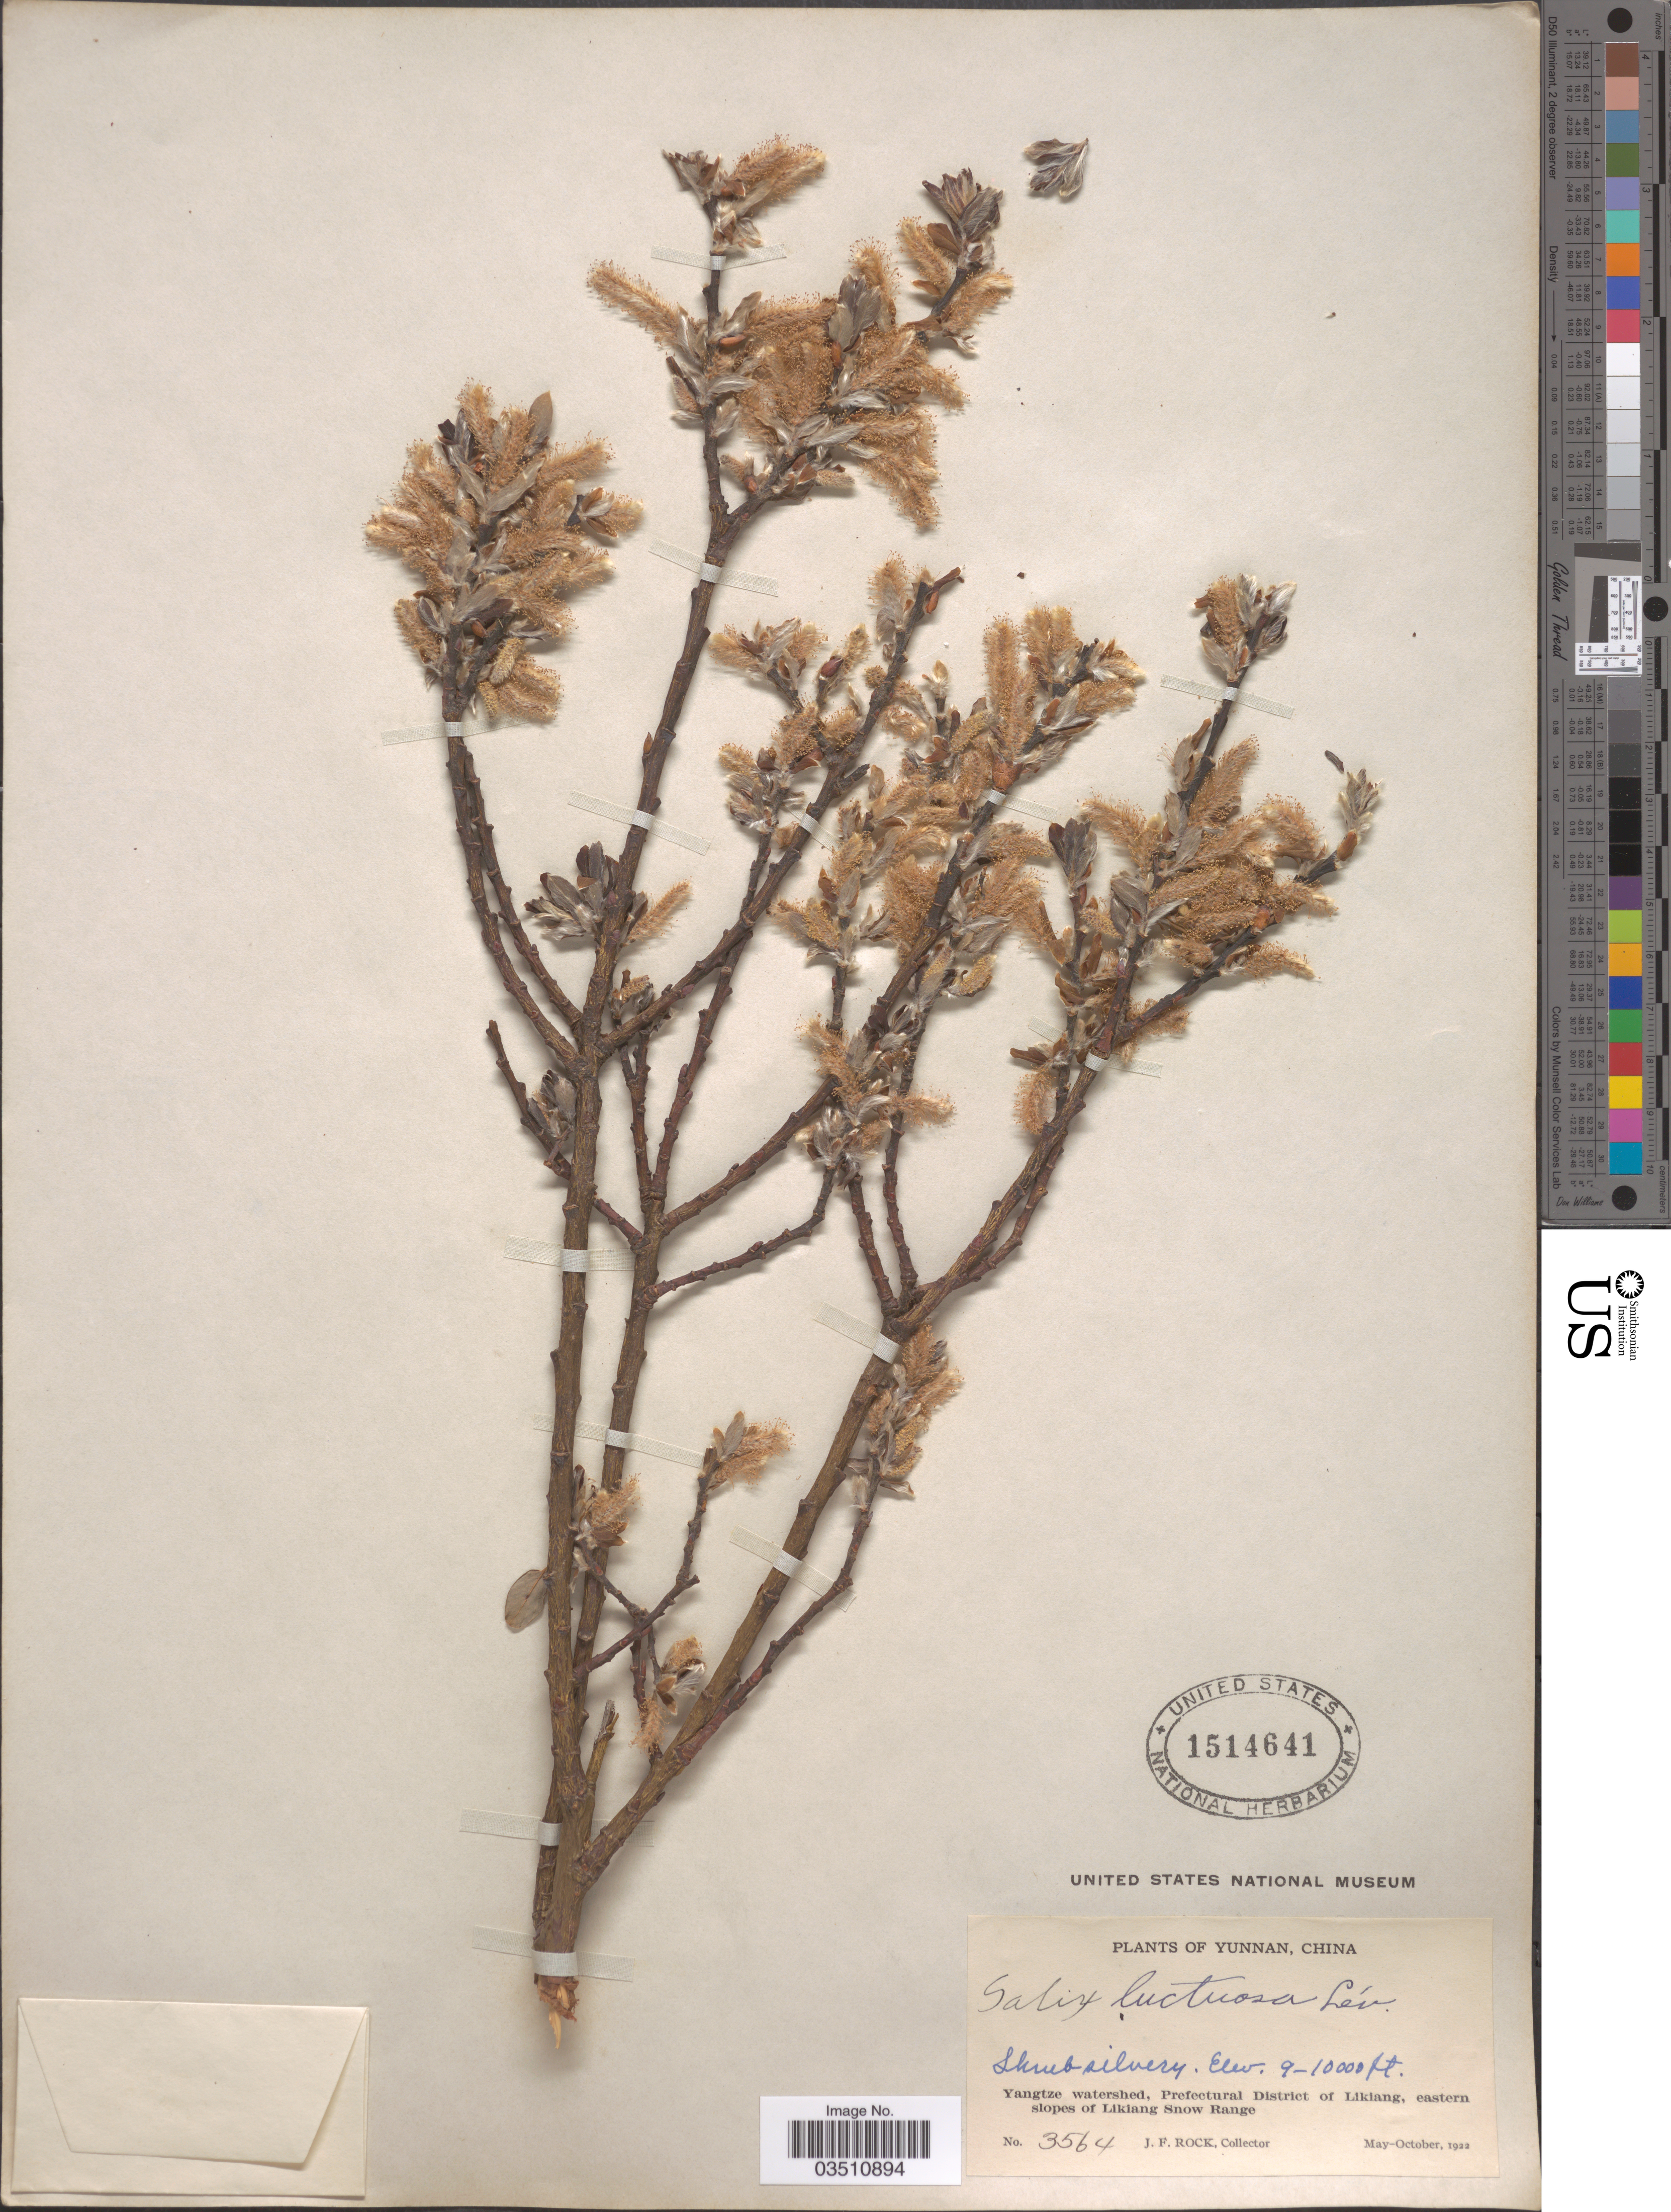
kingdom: Plantae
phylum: Tracheophyta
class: Magnoliopsida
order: Malpighiales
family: Salicaceae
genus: Salix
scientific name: Salix luctuosa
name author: H. Lév.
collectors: J. Rock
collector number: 3564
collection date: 1922-05/1922-10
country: China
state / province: Yunnan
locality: Yangtze watershed, Prefectural District of Likiang, eastern slopes of Likiang Snow Range.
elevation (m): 2743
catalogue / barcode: US 1514641